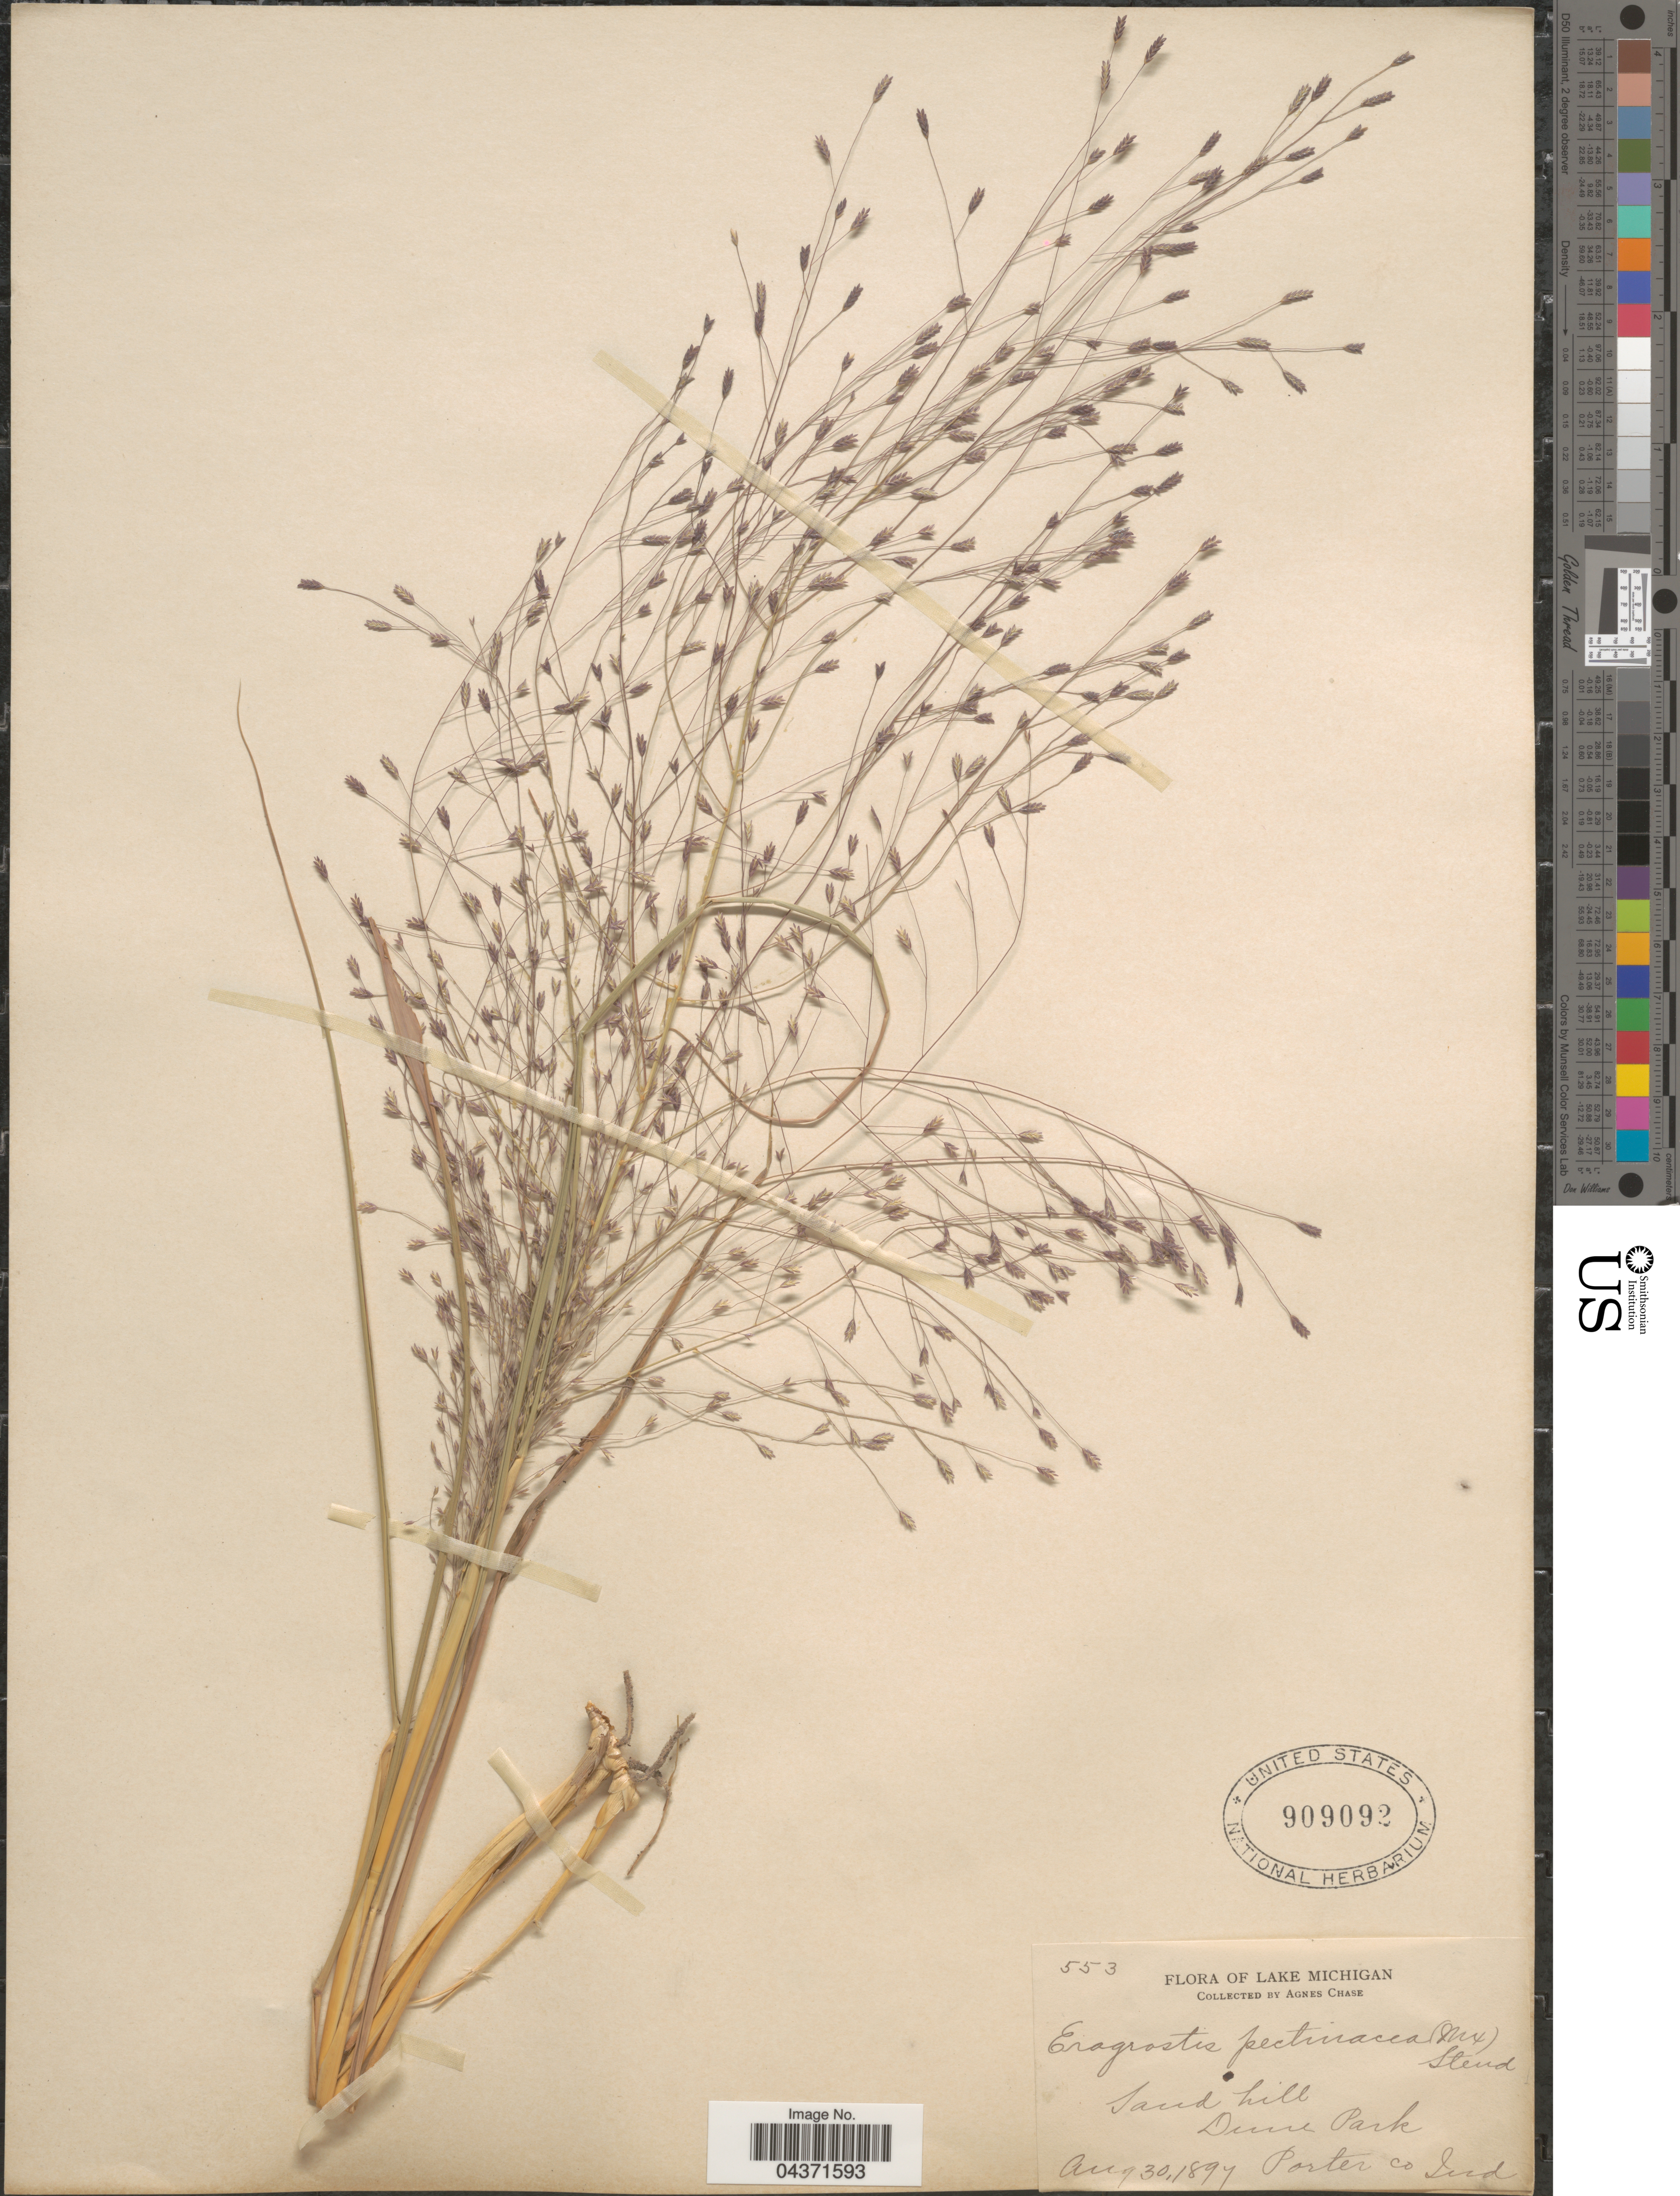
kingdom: Plantae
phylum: Tracheophyta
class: Liliopsida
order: Poales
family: Poaceae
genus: Eragrostis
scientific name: Eragrostis spectabilis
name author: (Pursh) Steud.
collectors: A. Chase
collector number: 553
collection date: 1894-08-30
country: United States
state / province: Indiana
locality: Lake Michigan. Sand hill. Dune Park. Porter Co.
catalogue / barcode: US 909092